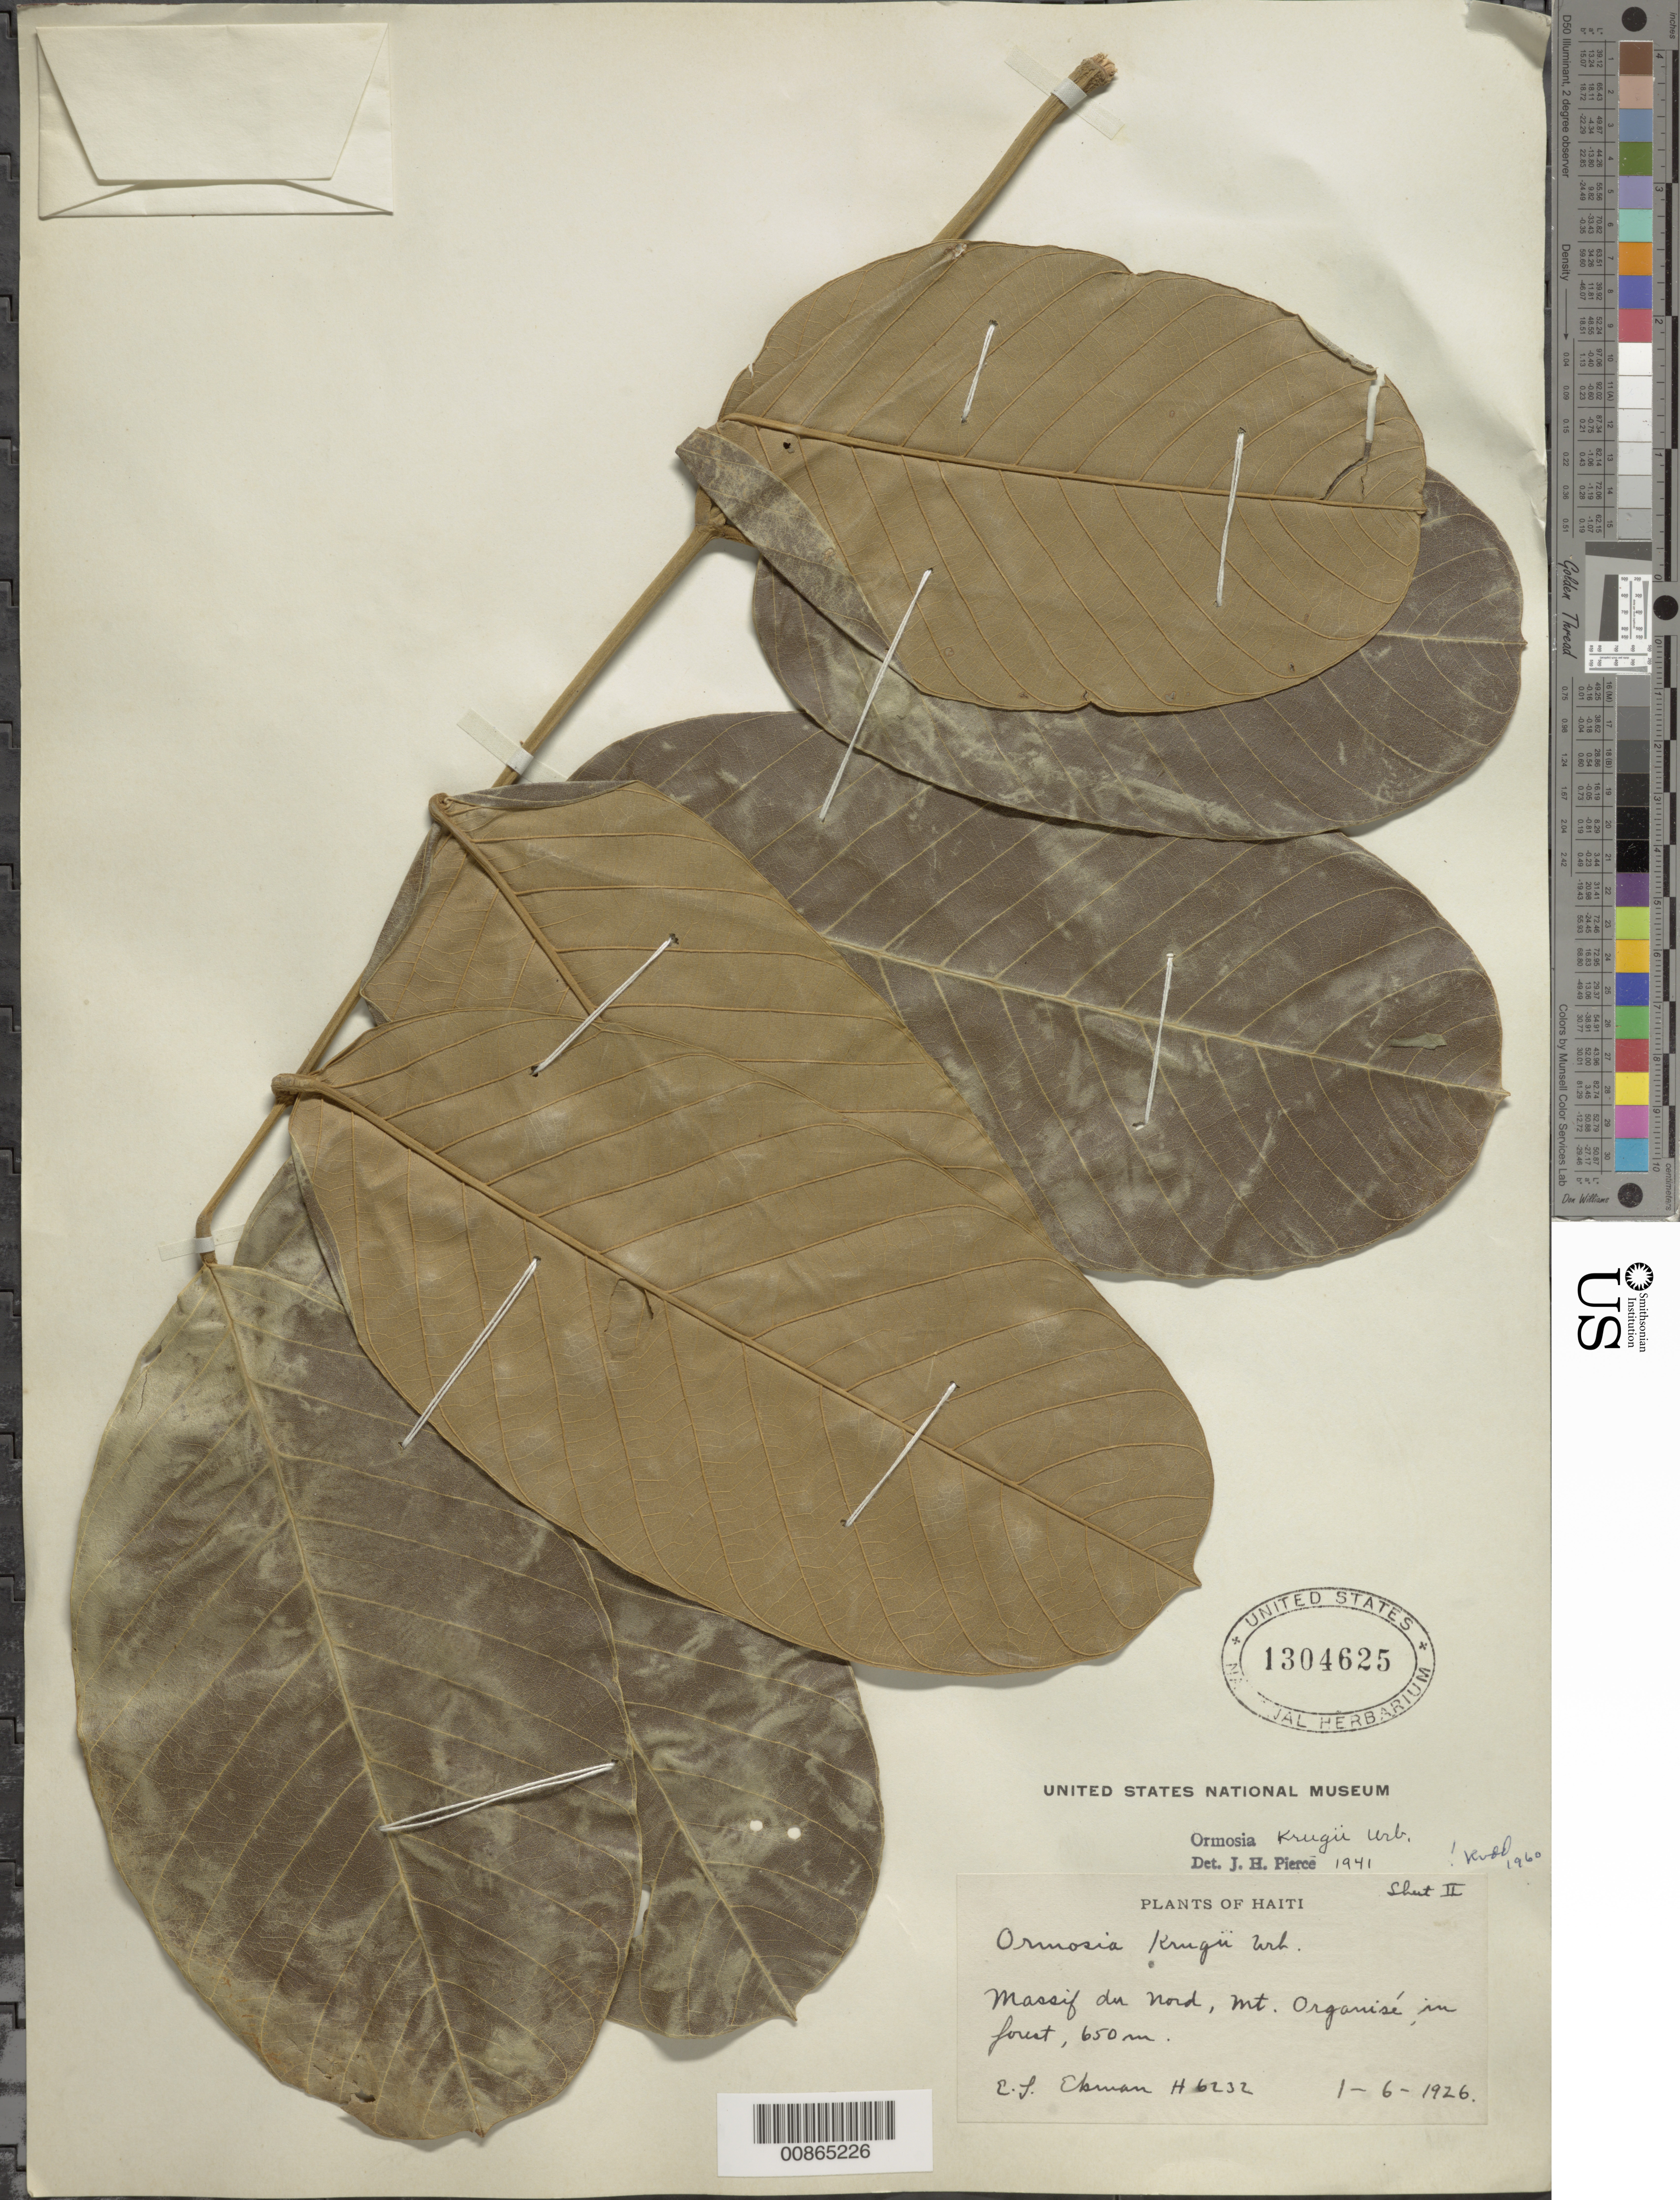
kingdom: Plantae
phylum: Tracheophyta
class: Magnoliopsida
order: Fabales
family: Fabaceae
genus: Ormosia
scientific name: Ormosia krugii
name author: Urb.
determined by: Rudd, V. E.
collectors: E. L. Ekman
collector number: H 6232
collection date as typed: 01 Jun 1926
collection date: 1926-06-01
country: Haiti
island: Hispaniola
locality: Massif du Nord, Mt.-Organisé.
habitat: In forest.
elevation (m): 650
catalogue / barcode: US 1304625